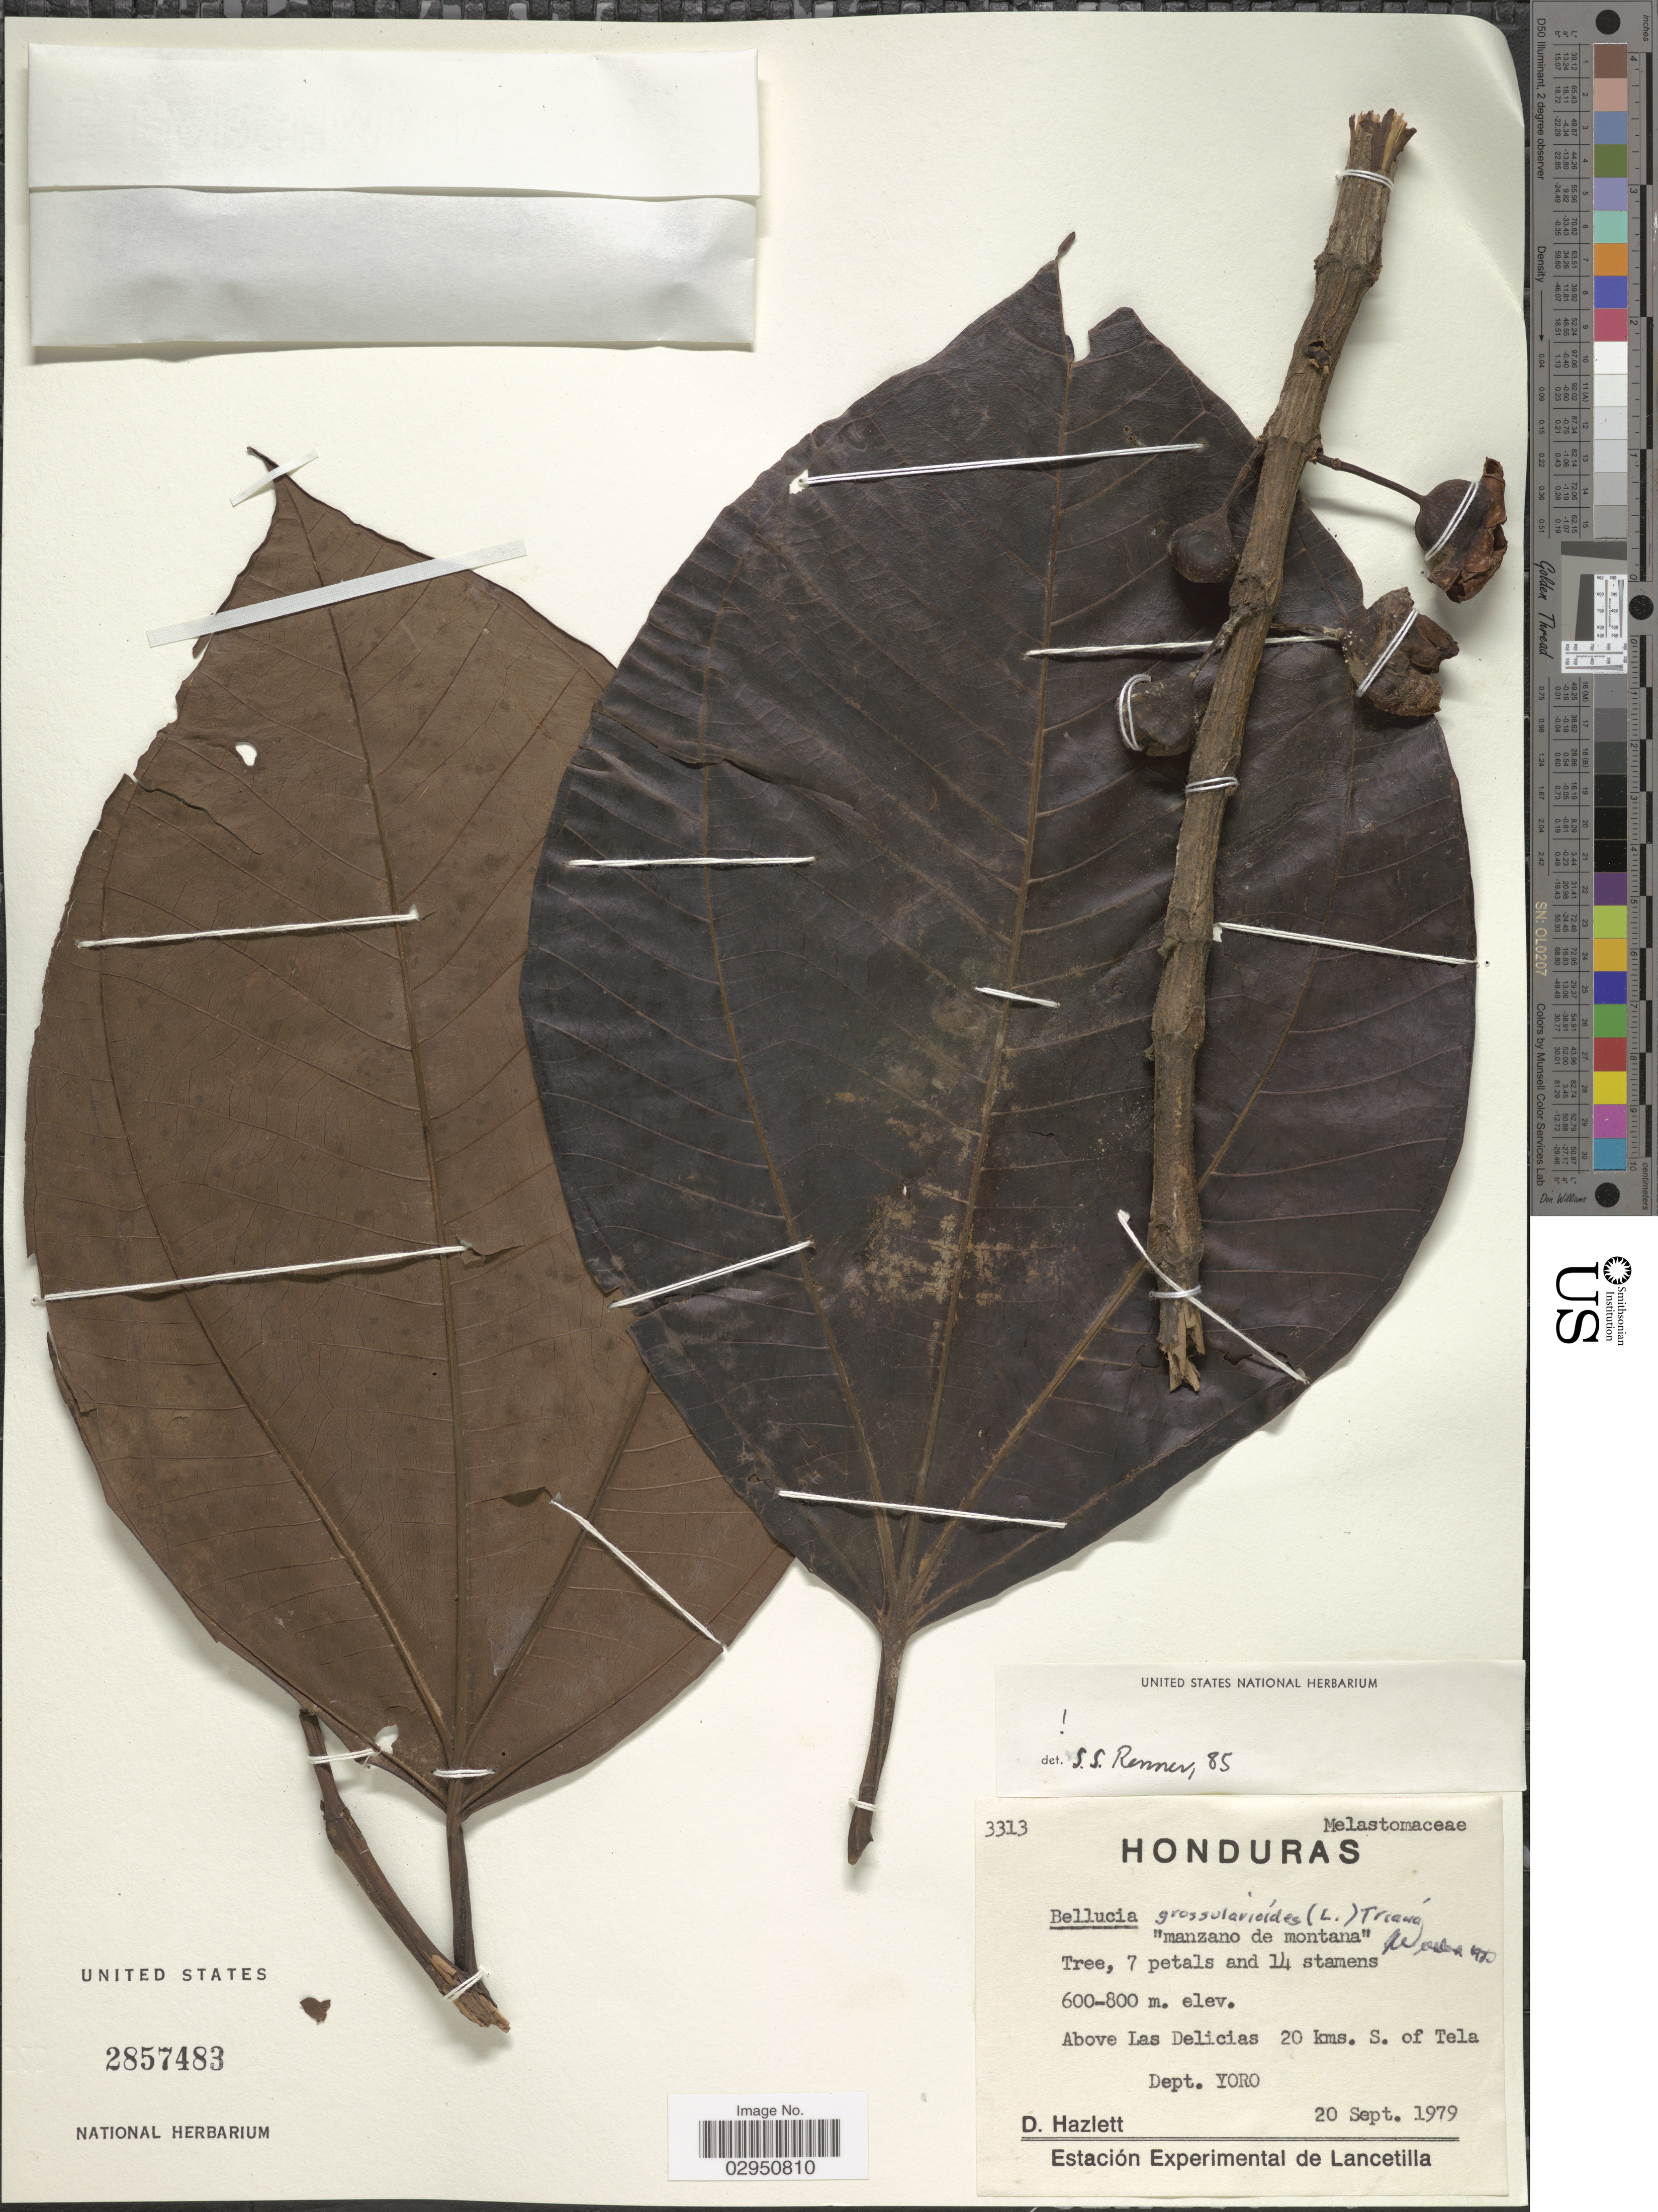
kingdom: Plantae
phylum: Tracheophyta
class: Magnoliopsida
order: Myrtales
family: Melastomataceae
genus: Bellucia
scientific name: Bellucia grossularioides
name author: (L.) Triana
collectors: D. Hazlett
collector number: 3313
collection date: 1979-09-20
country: Honduras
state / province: Yoro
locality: Above Las Delicias 20 kms. S. of Tela. Dept. YORO.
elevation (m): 600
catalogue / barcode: US 2857483